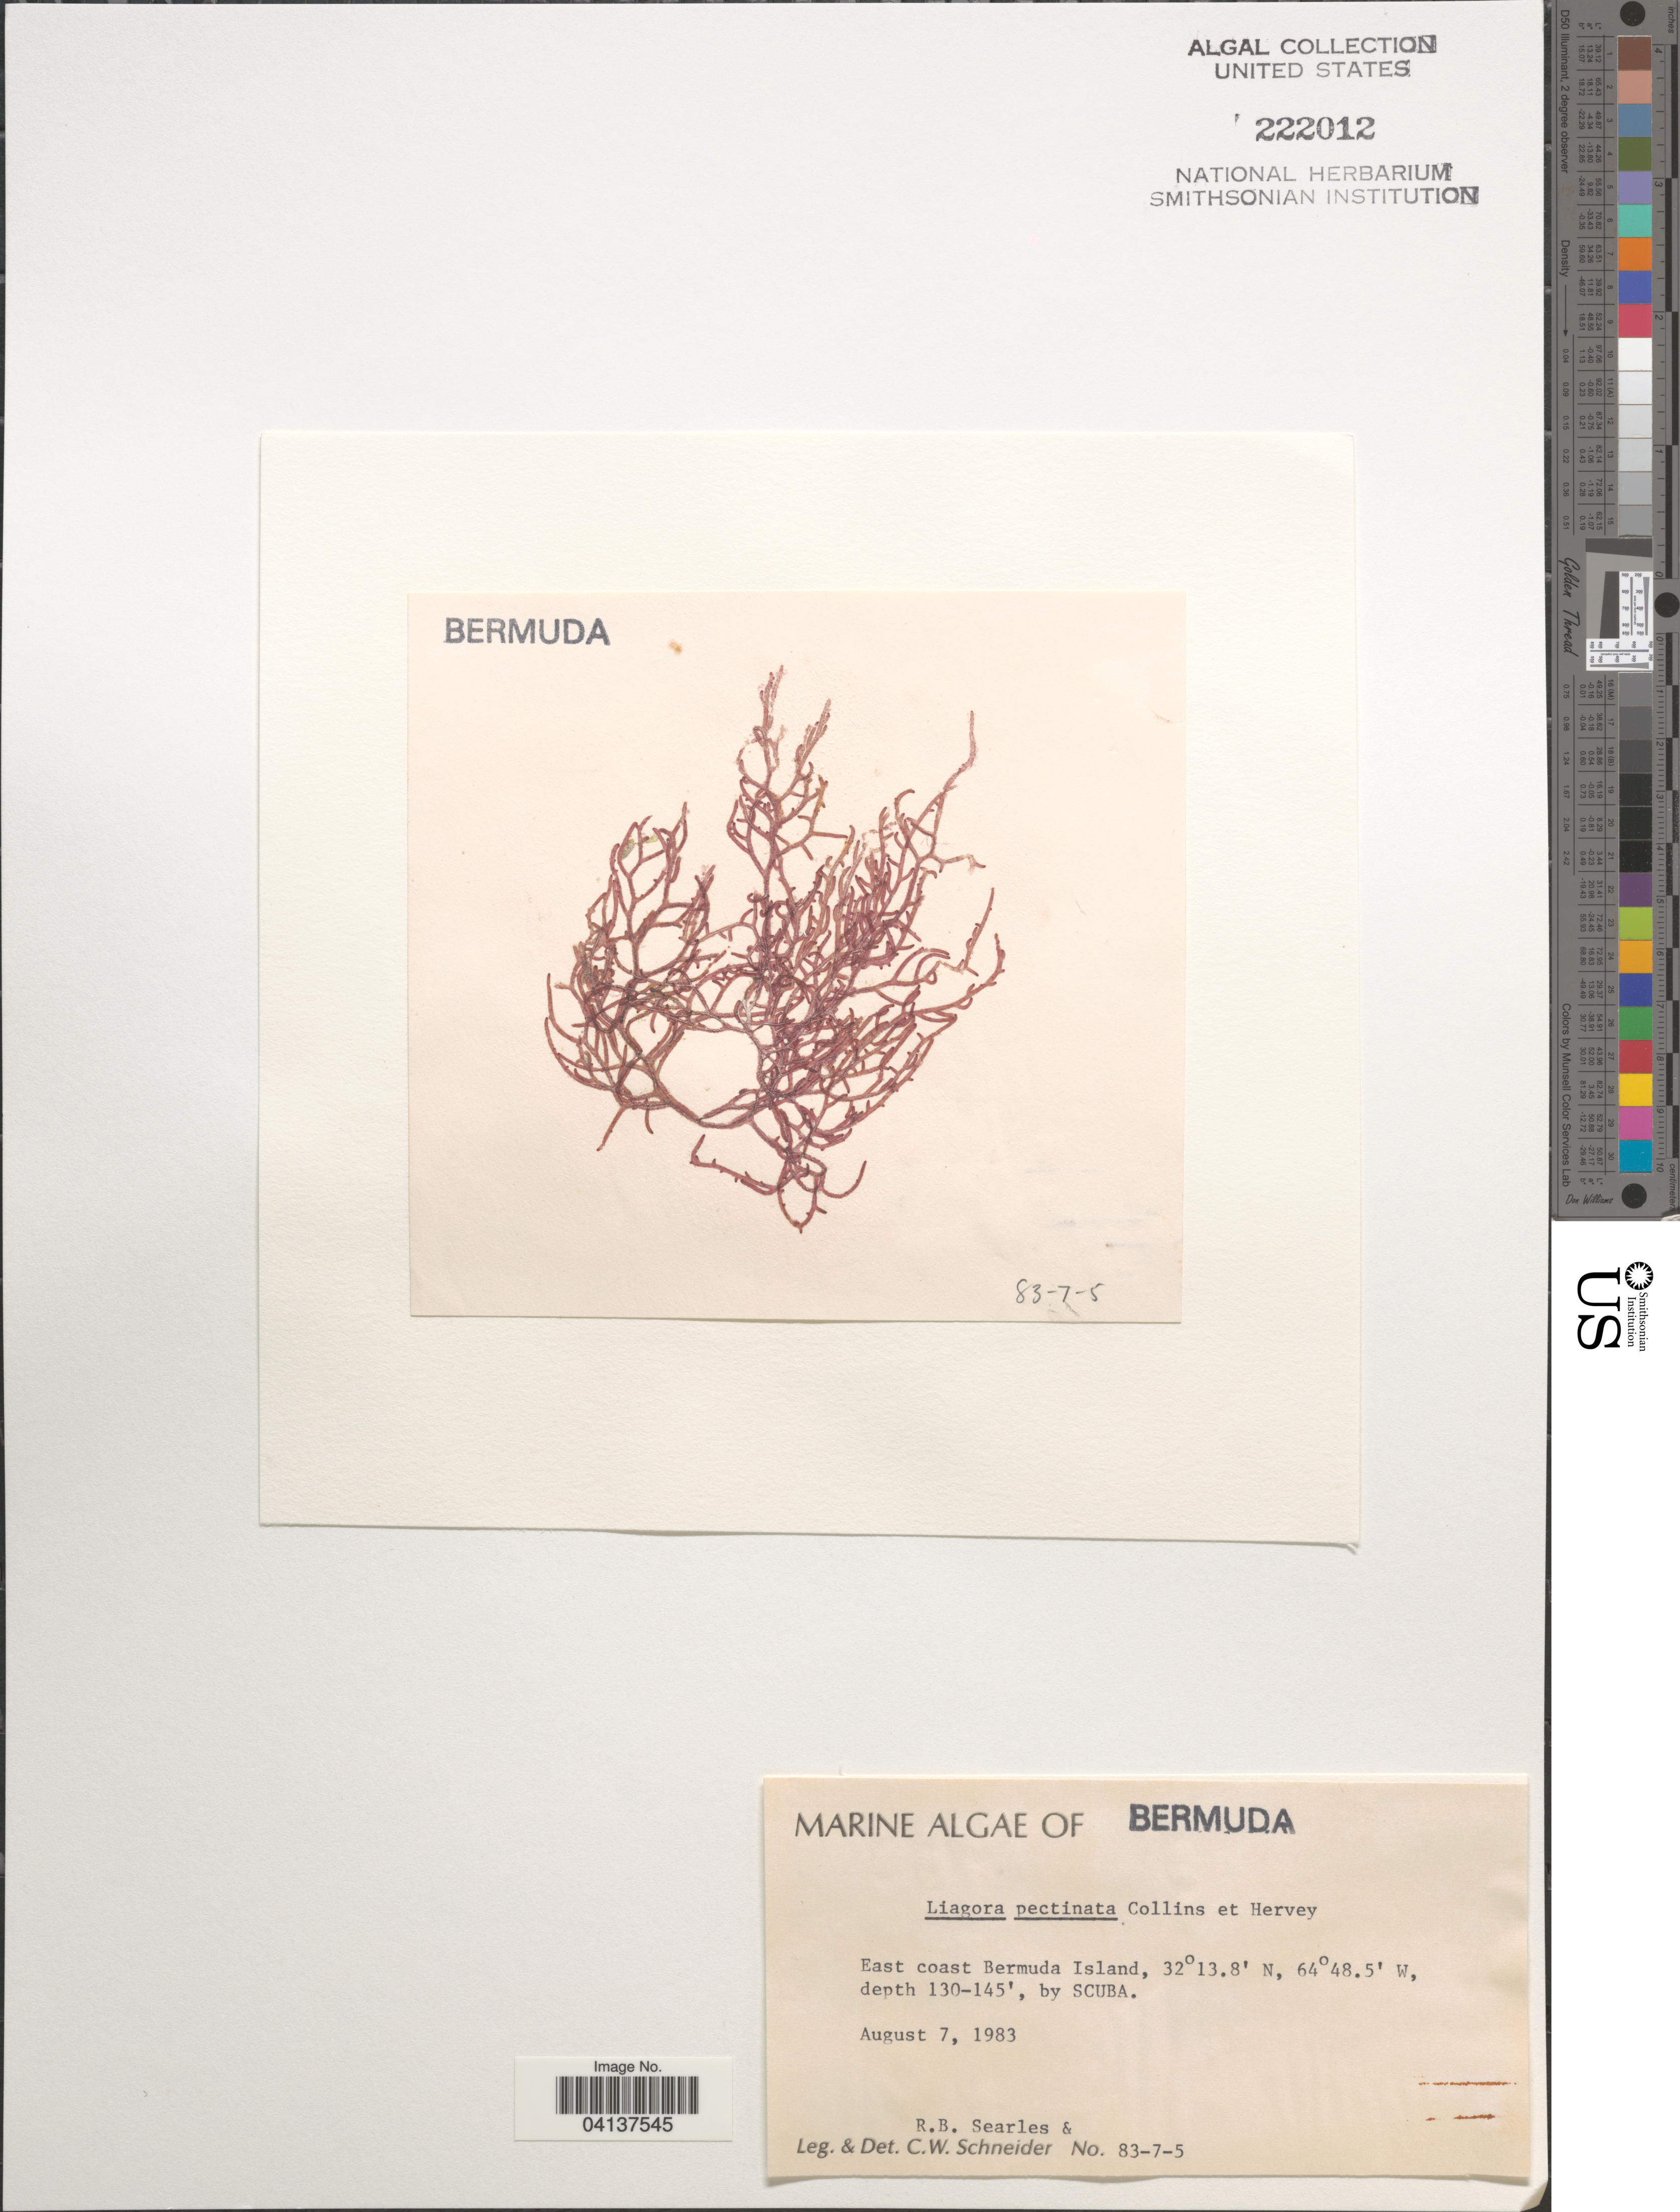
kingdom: Plantae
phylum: Rhodophyta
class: Florideophyceae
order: Nemaliales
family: Liagoraceae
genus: Liagora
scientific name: Liagora pectinata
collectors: C. W.Schneider & R. Searles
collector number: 83-7-5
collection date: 1983-08-07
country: Bermuda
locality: East coast Bermuda Island, by SCUBA.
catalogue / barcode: US 222012